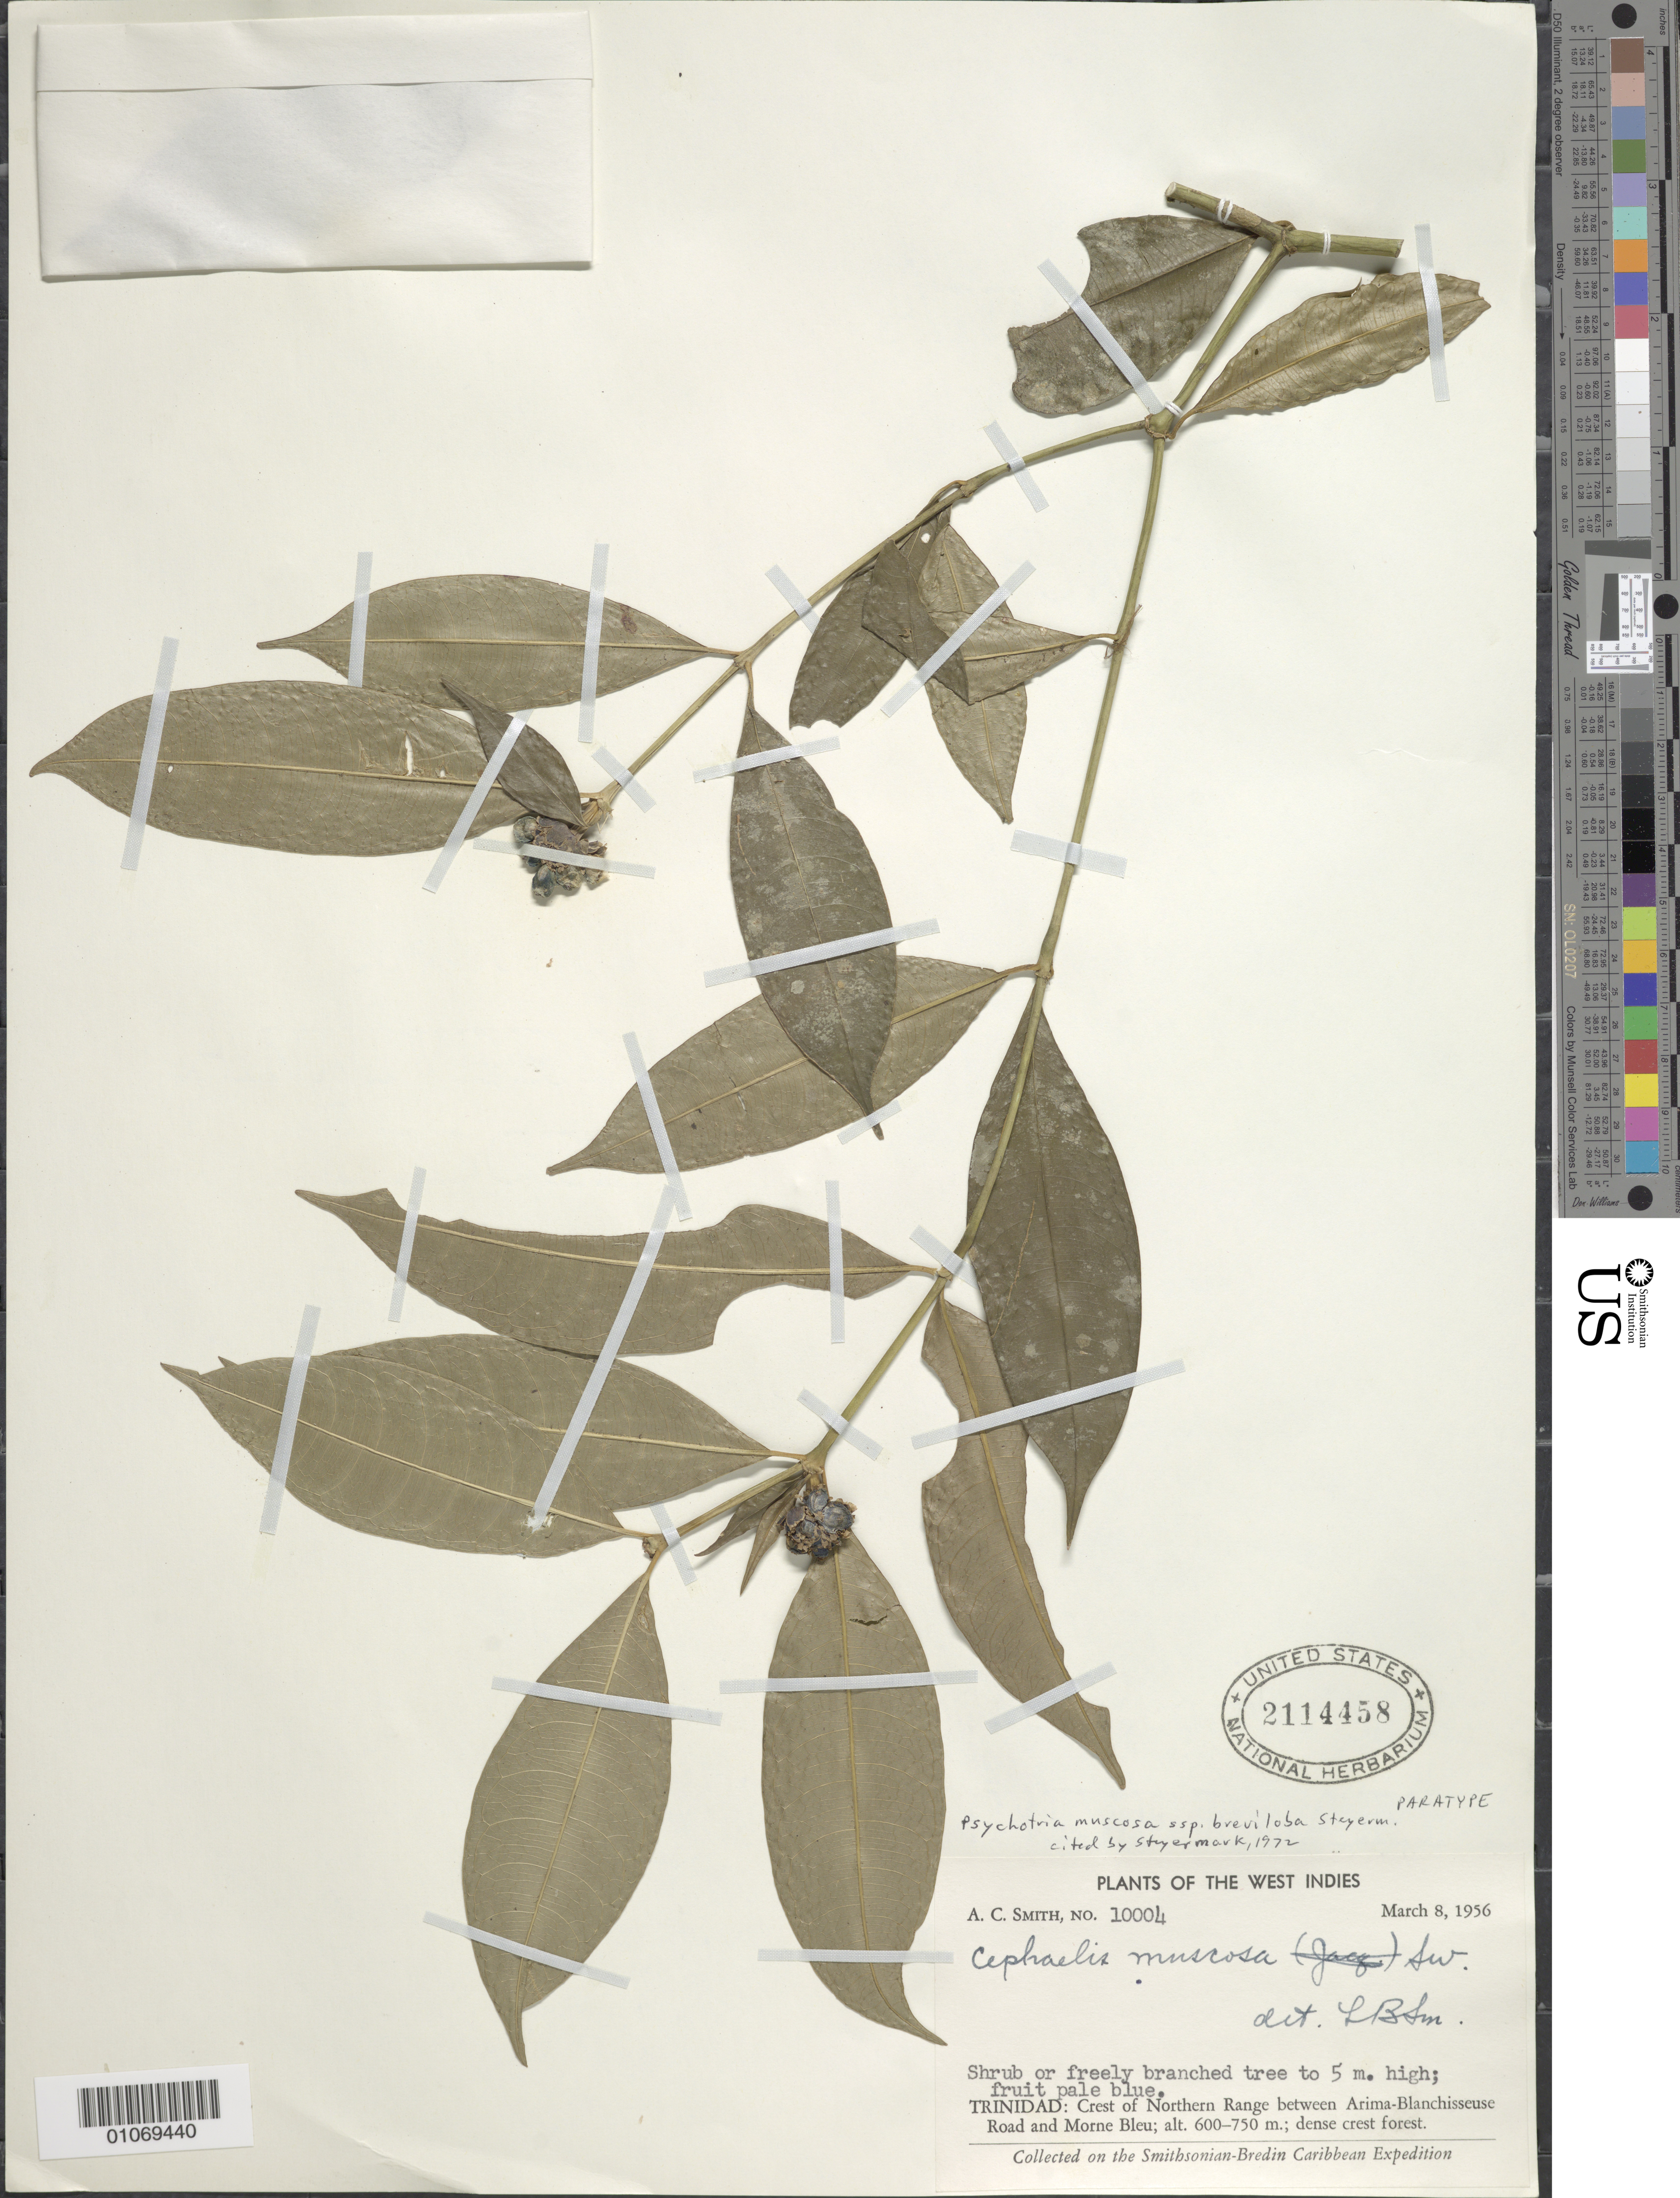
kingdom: Plantae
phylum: Tracheophyta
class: Magnoliopsida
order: Gentianales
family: Rubiaceae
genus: Psychotria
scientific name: Psychotria muscosa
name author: (Jacq.) Steyerm.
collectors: A. C. Smith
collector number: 10004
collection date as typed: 08 Mar 1956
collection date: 1956-03-08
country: Trinidad and Tobago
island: Trinidad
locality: Crest of Northern Range between Arima-Blanchisseuse Road and Morne Bleu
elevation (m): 600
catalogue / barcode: US 2114458